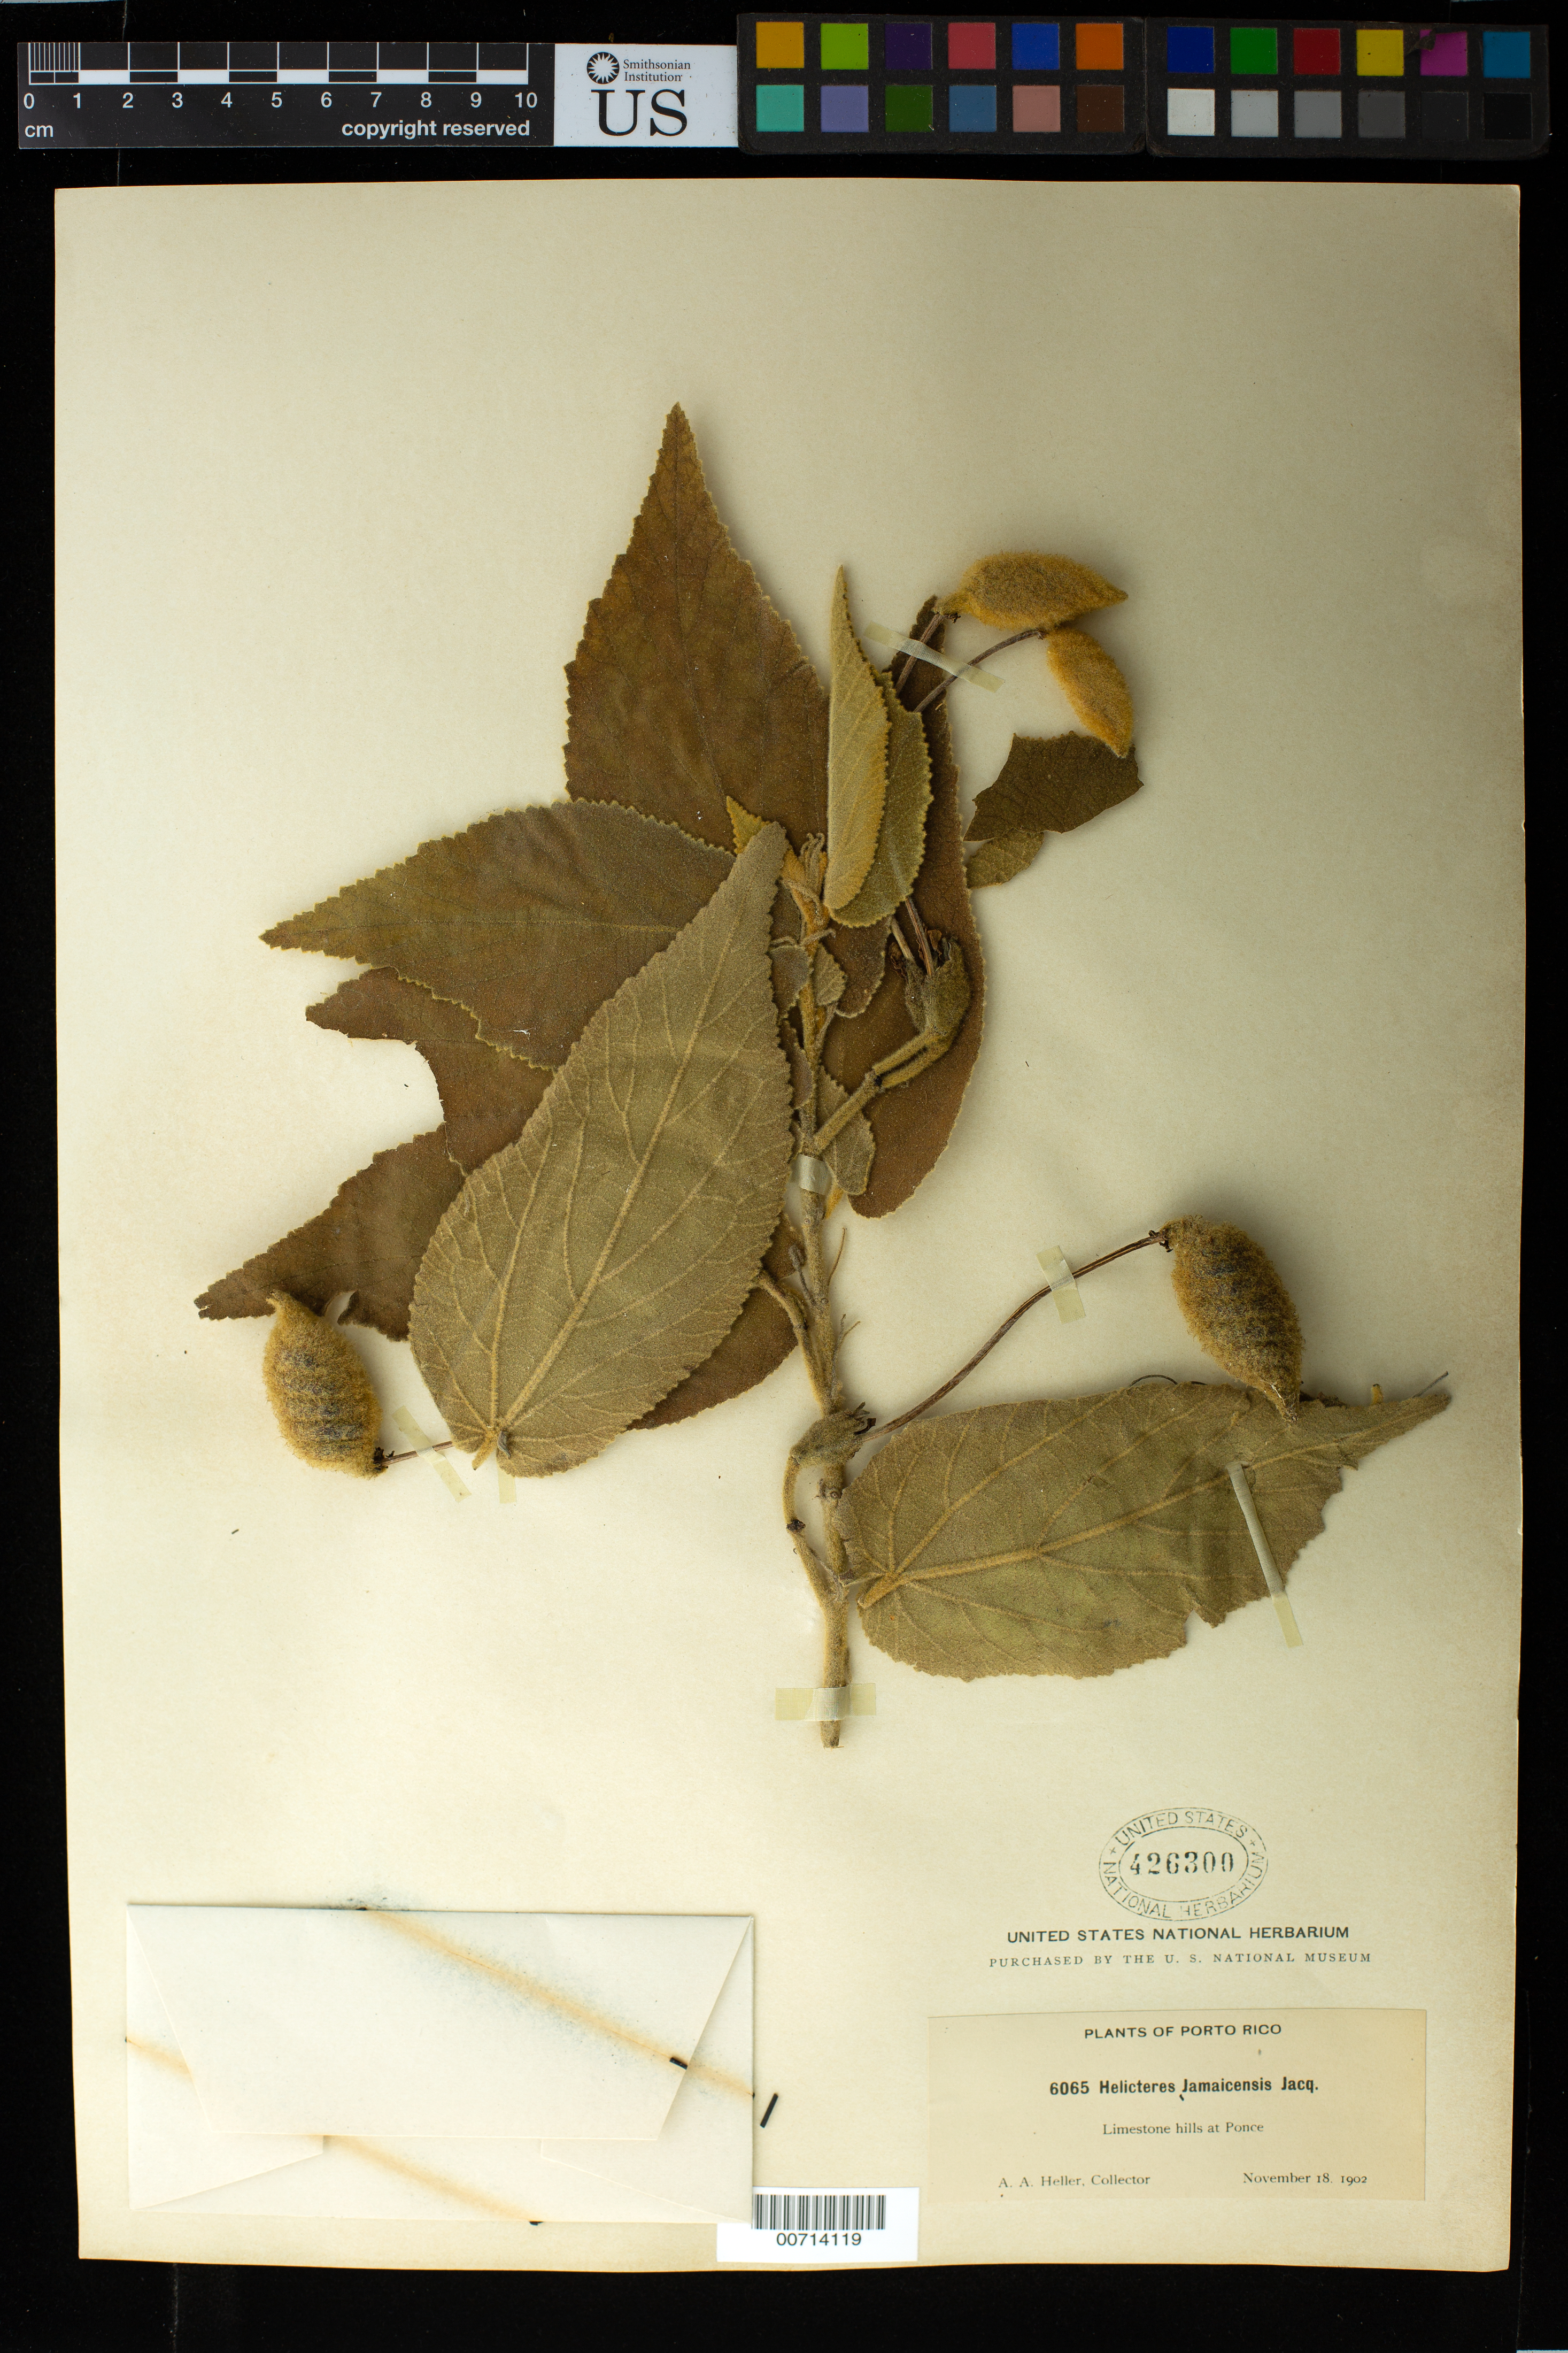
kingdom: Plantae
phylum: Tracheophyta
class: Magnoliopsida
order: Malvales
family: Malvaceae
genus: Helicteres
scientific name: Helicteres jamaicensis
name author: Jacq.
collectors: A. A. Heller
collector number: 6065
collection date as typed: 18 Nov 1902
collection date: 1902-11-18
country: Puerto Rico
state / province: Ponce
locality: Ponce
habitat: Limestone hills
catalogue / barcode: US 426300